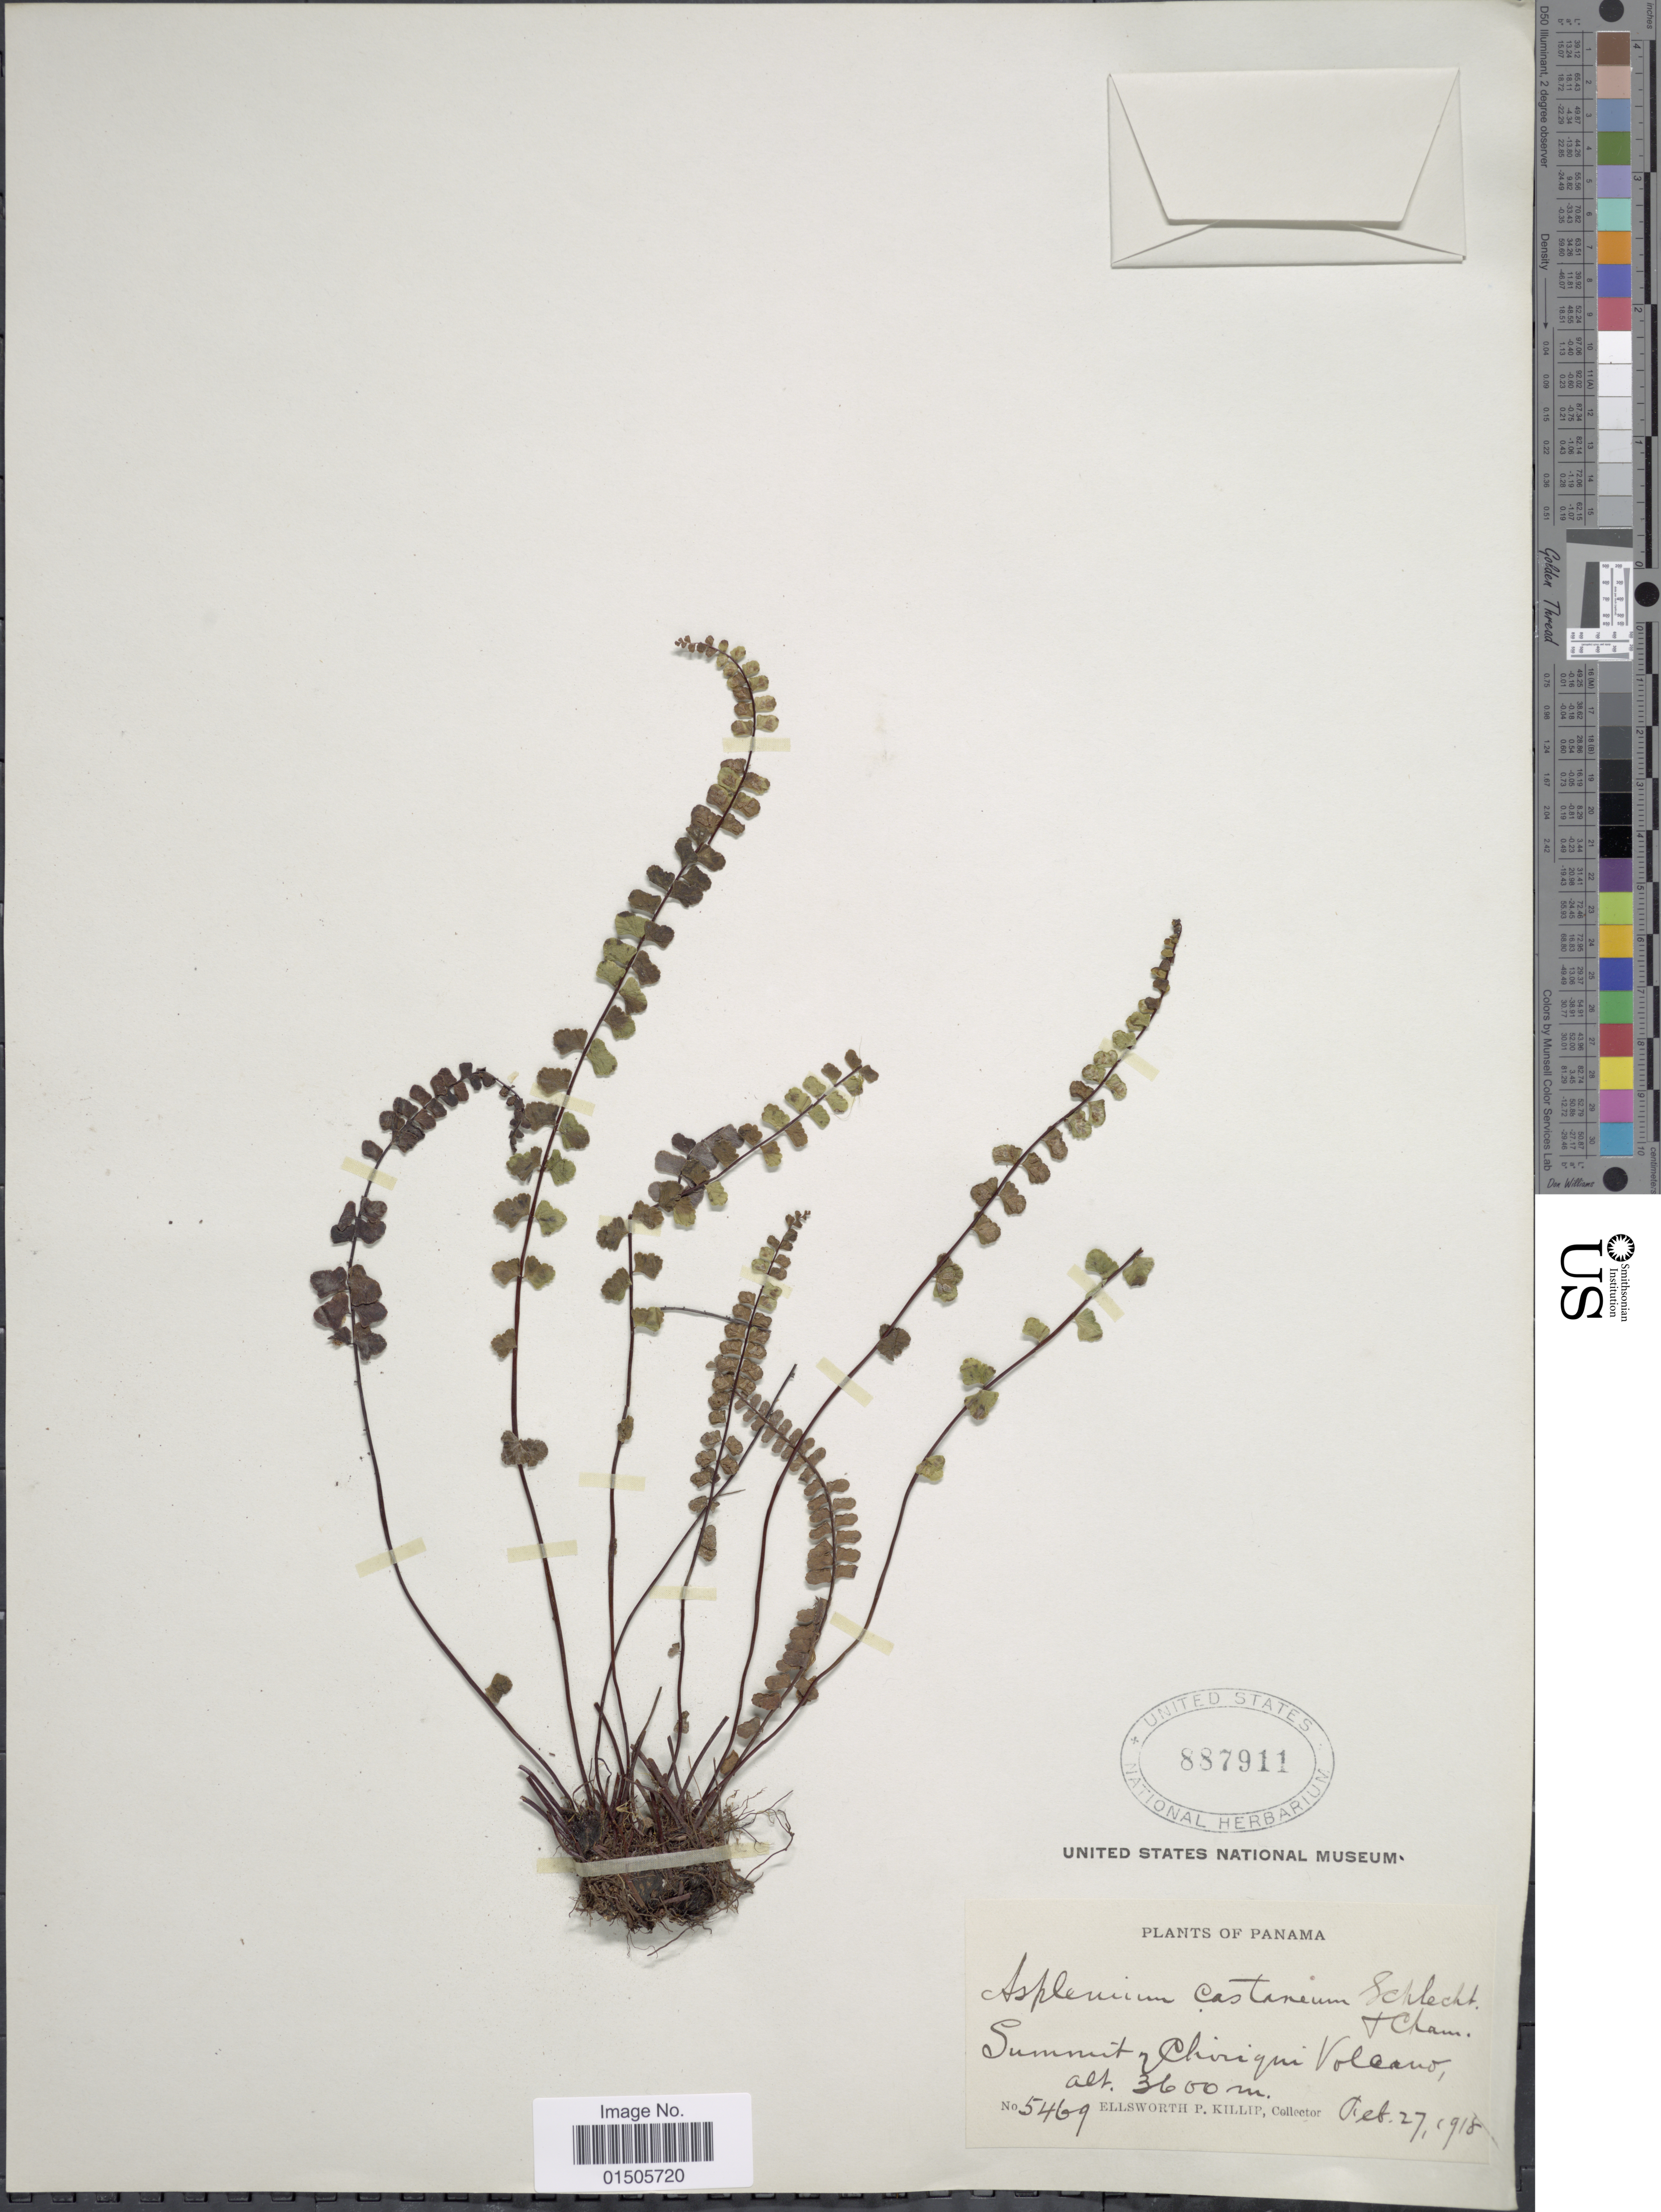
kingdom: Plantae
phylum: Tracheophyta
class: Polypodiopsida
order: Polypodiales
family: Aspleniaceae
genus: Asplenium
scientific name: Asplenium castaneum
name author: Schltdl. & Cham.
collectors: E. P. Killip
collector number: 5469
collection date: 1918-02-27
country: Panama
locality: Summit of Chiriqui Volcano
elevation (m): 3600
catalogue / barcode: US 887911